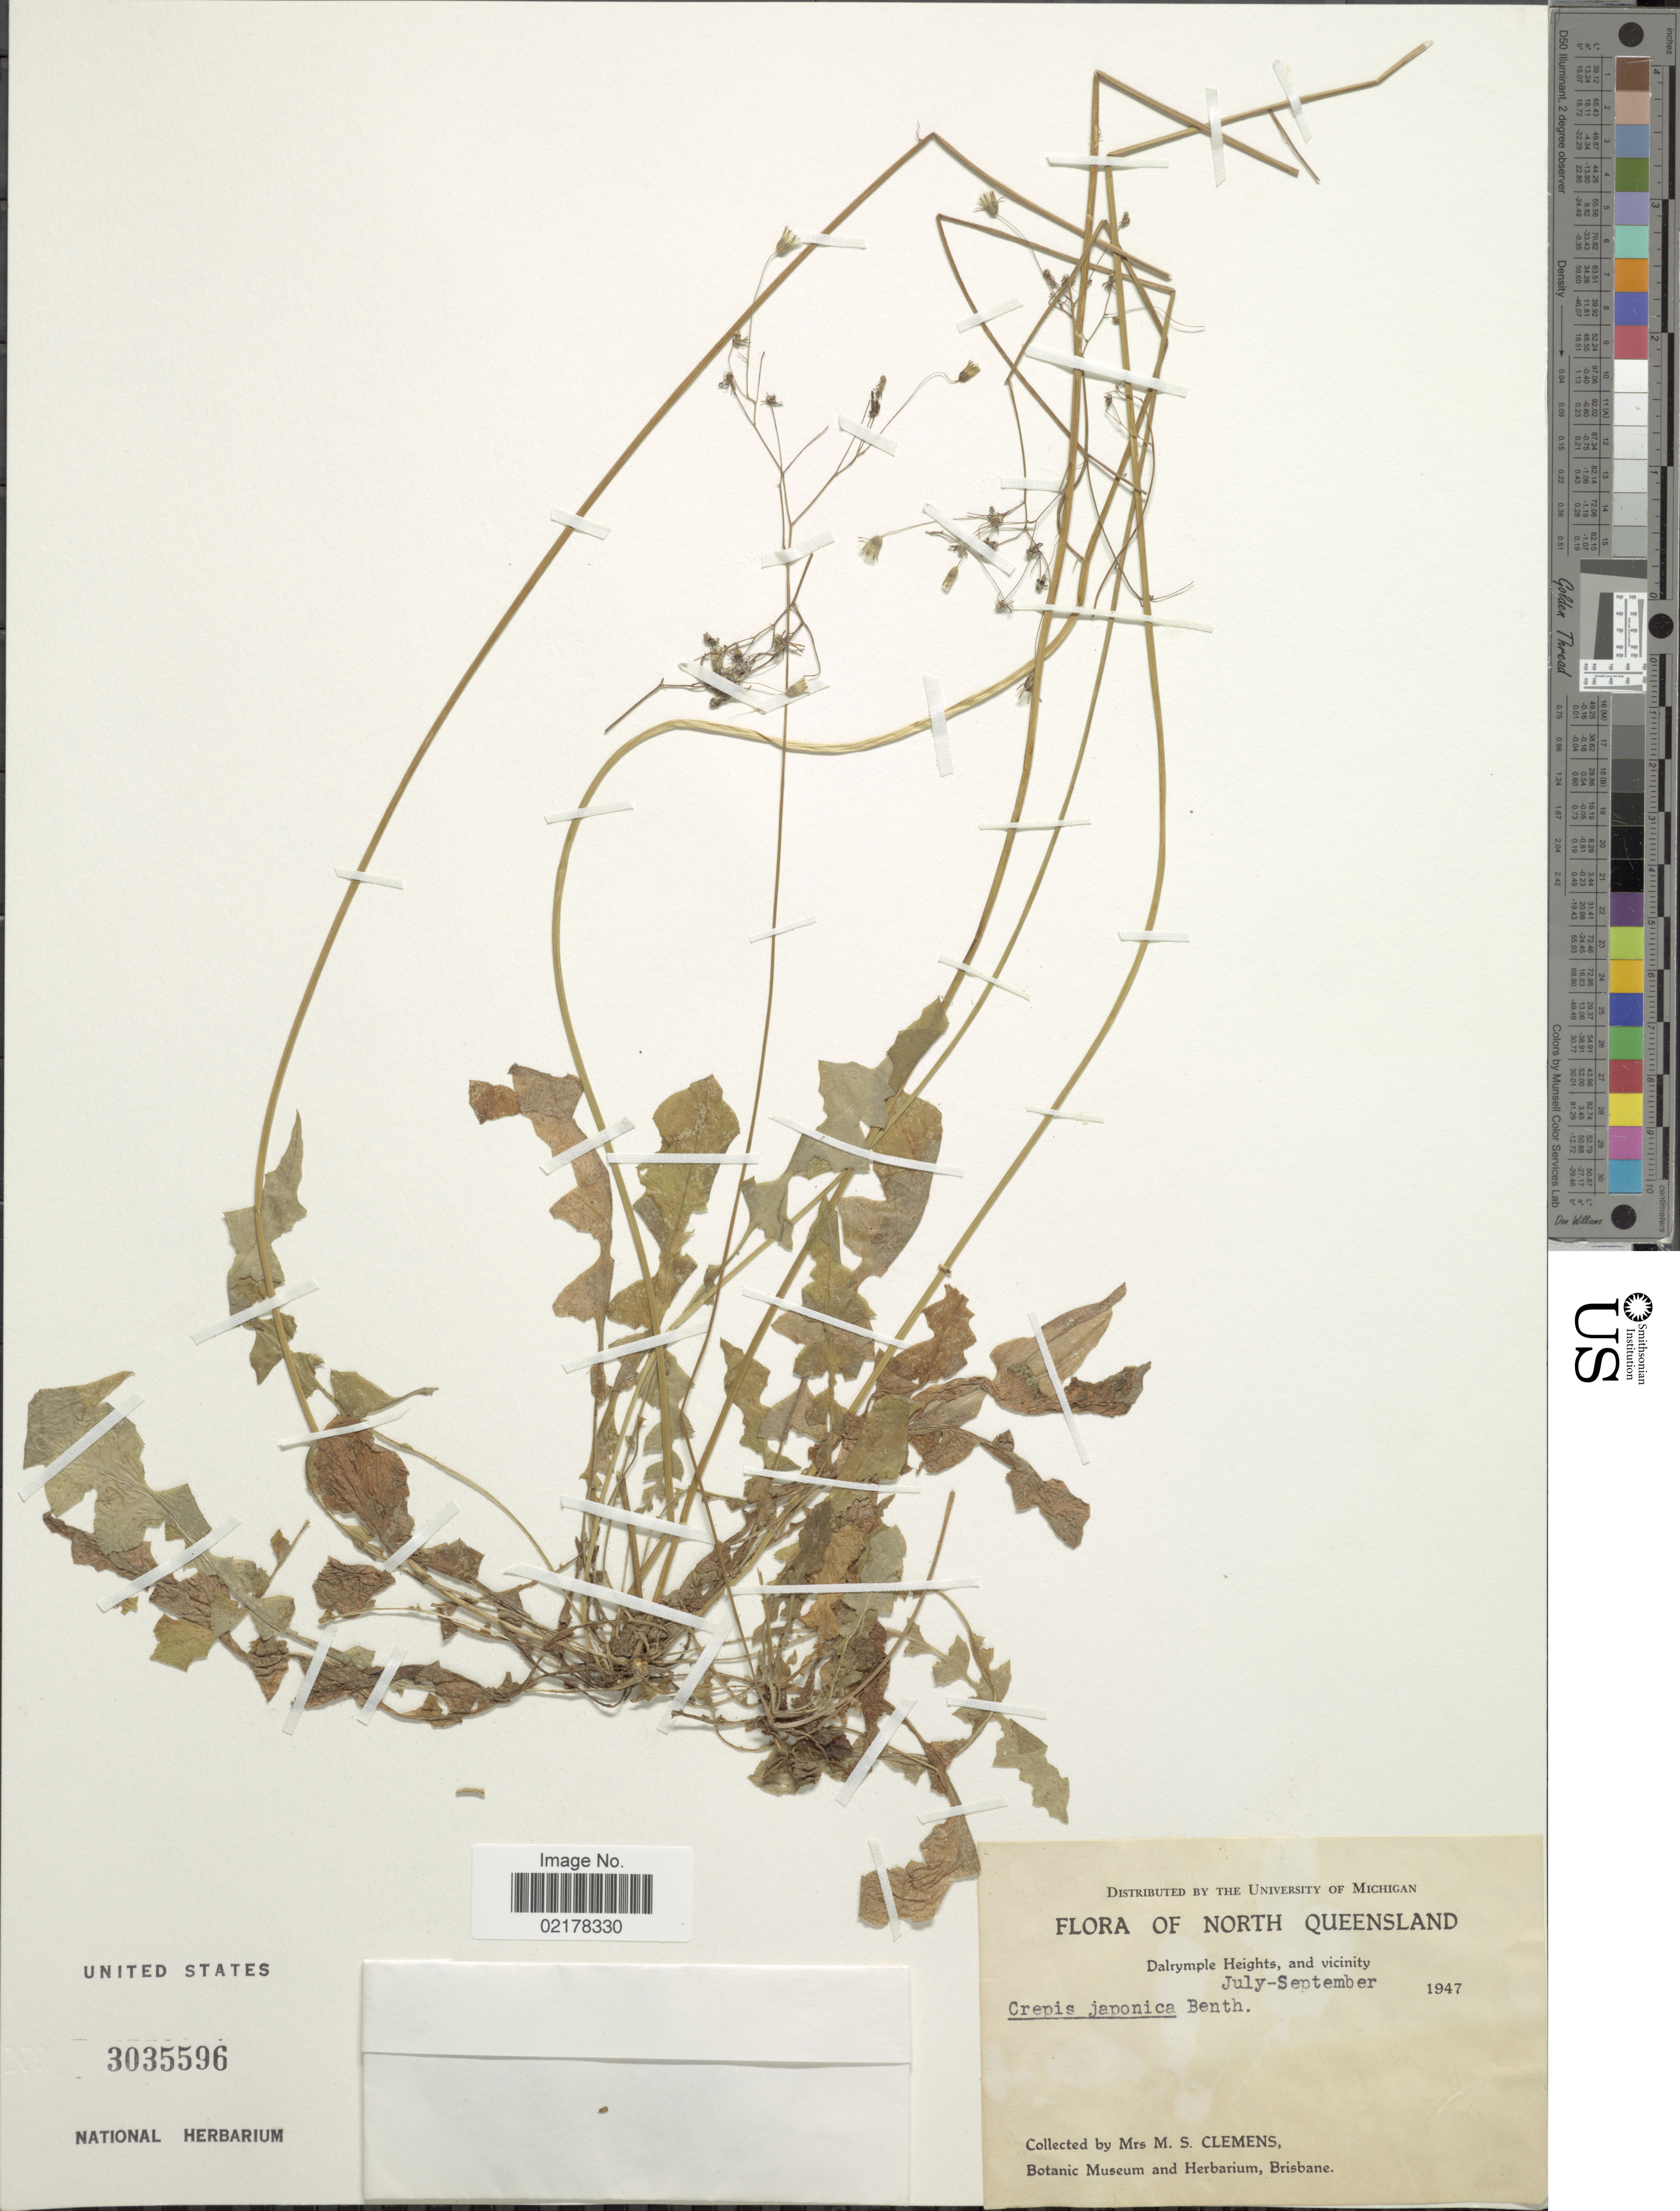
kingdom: Plantae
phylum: Tracheophyta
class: Magnoliopsida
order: Asterales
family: Asteraceae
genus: Youngia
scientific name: Youngia japonica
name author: (L.) DC.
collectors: M. S. Clemens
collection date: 1947-07/1947-09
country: Australia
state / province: Queensland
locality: North Queensland, Dalrymple Heights, and vicinity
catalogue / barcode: US 3035596